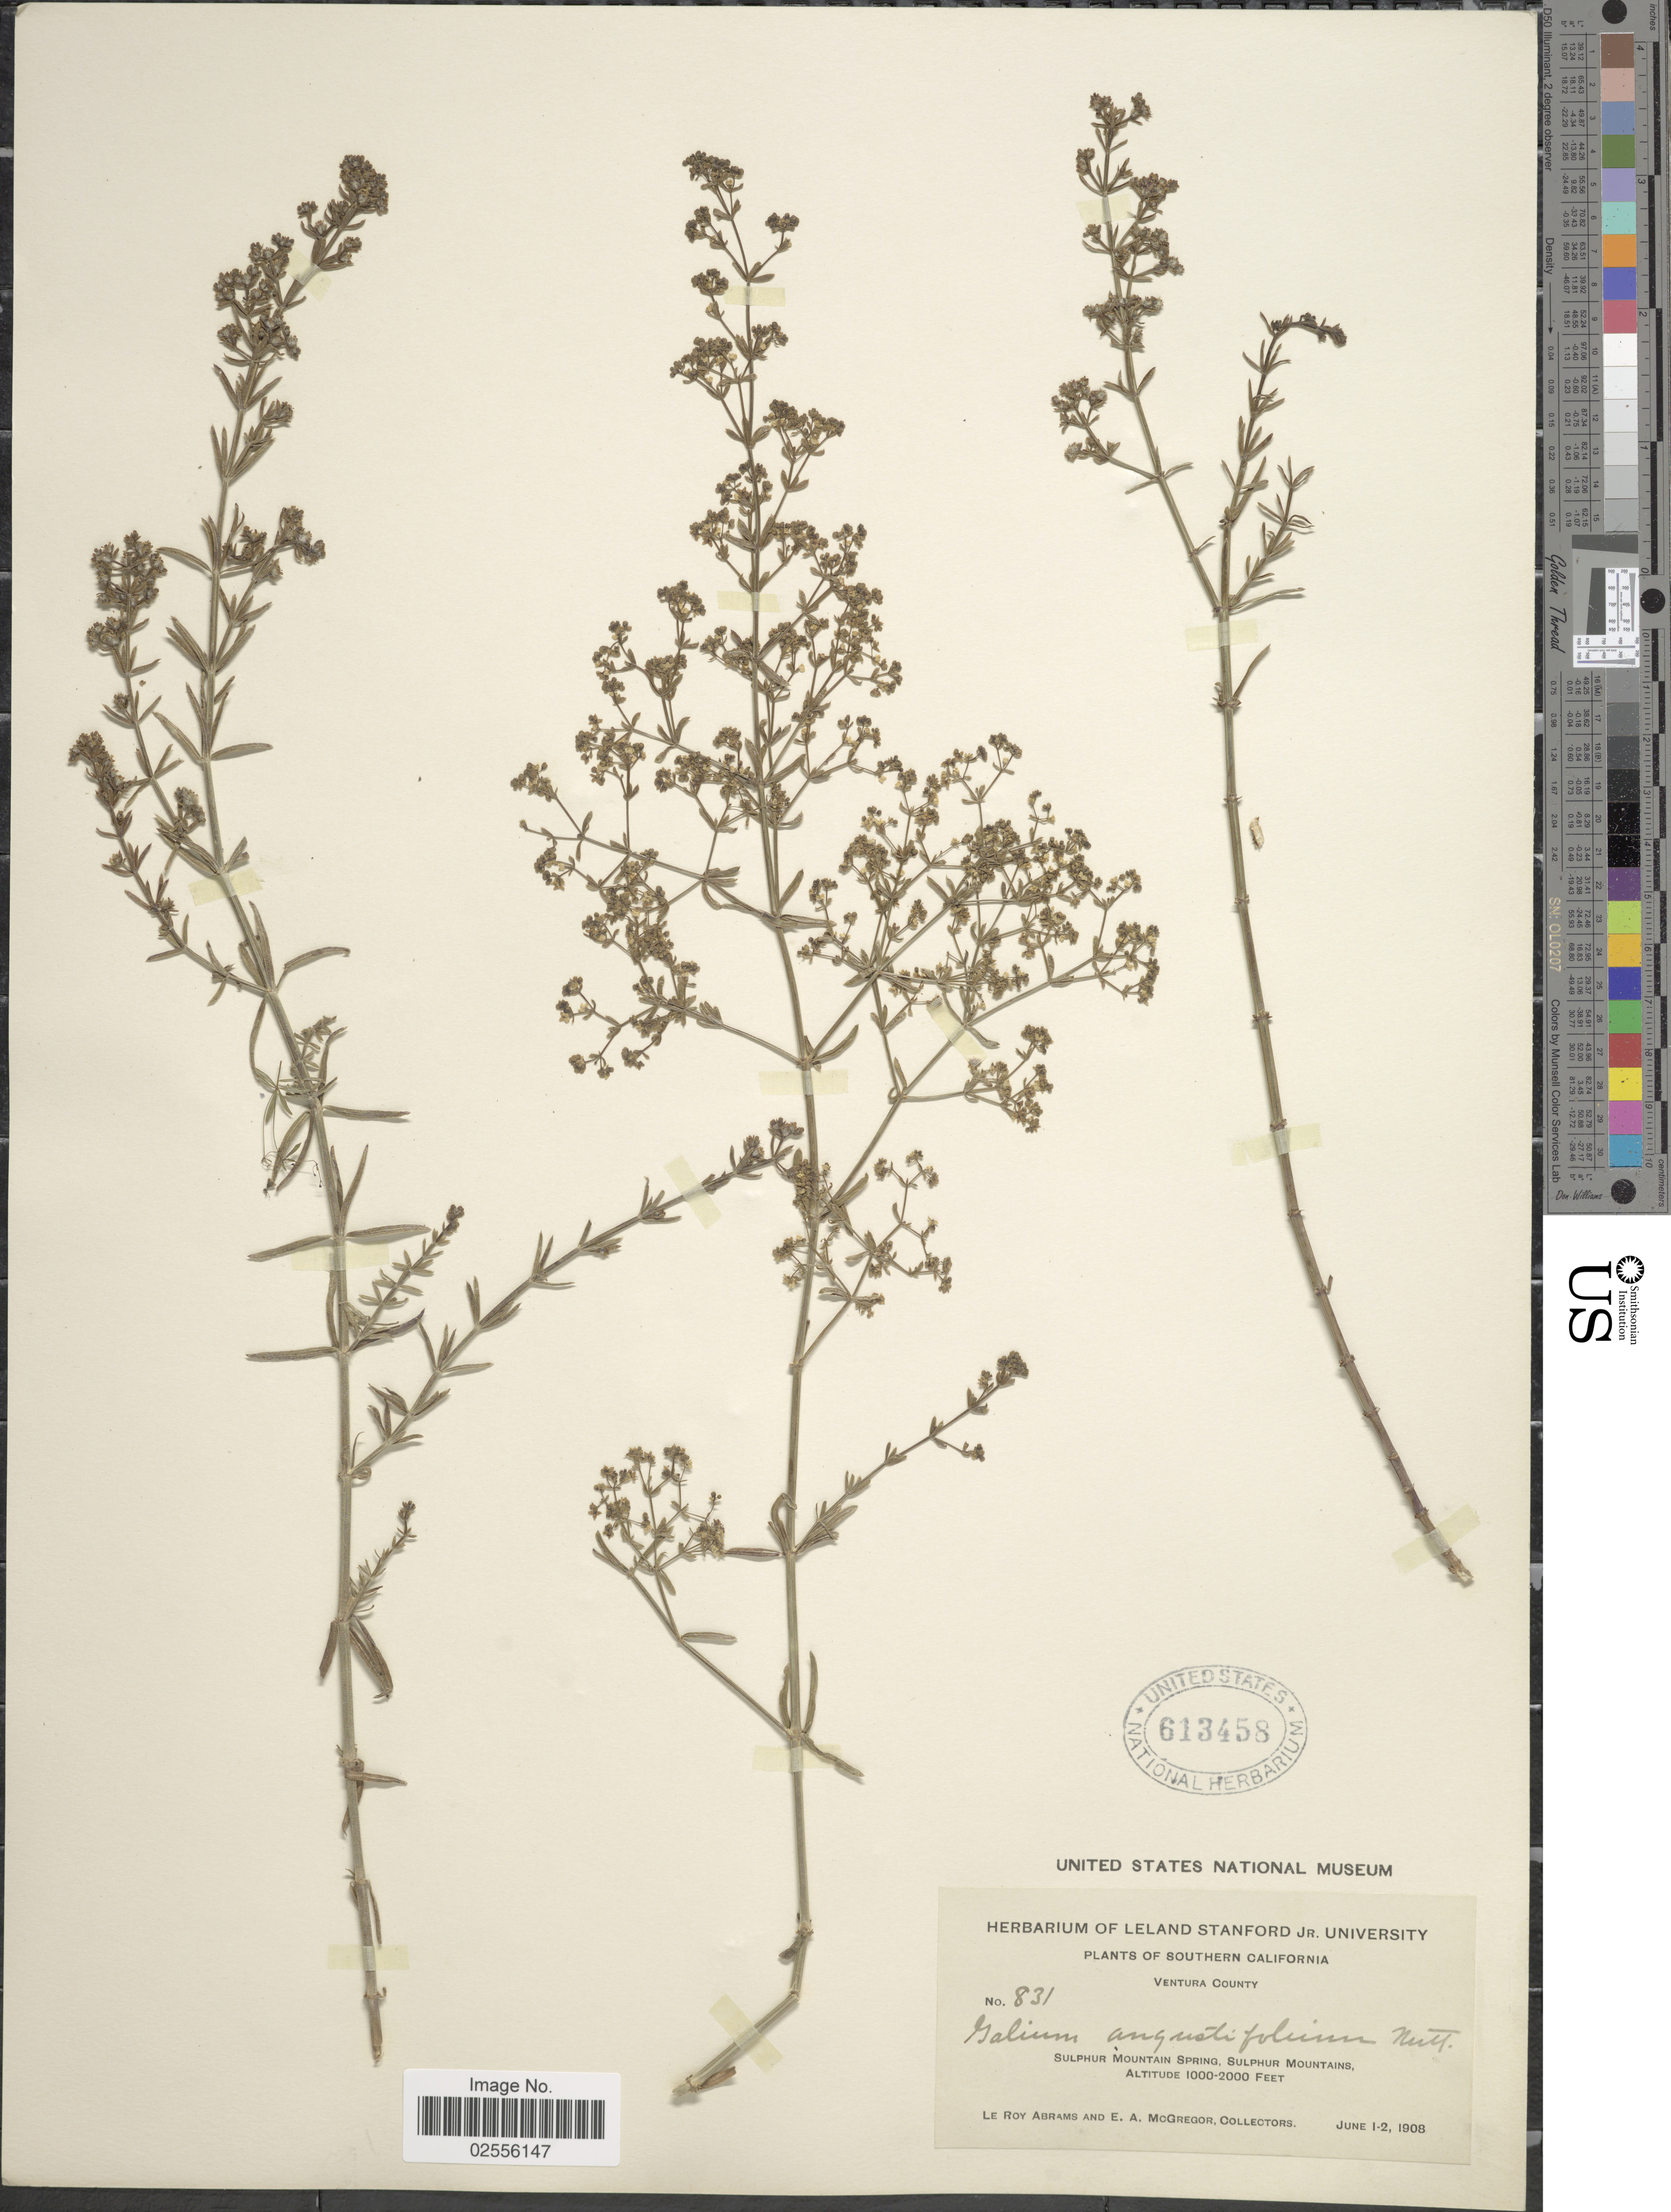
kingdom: Plantae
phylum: Tracheophyta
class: Magnoliopsida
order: Gentianales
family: Rubiaceae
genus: Galium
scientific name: Galium angustifolium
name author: Nutt.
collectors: L. Abrams & E. A. McGregor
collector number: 831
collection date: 1908-06-01/1908-06-02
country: United States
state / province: California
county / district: Ventura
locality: Southern California, Ventura County, Sulphur Mountain Spring, Sulphur Mountains.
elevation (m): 305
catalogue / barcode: US 613458